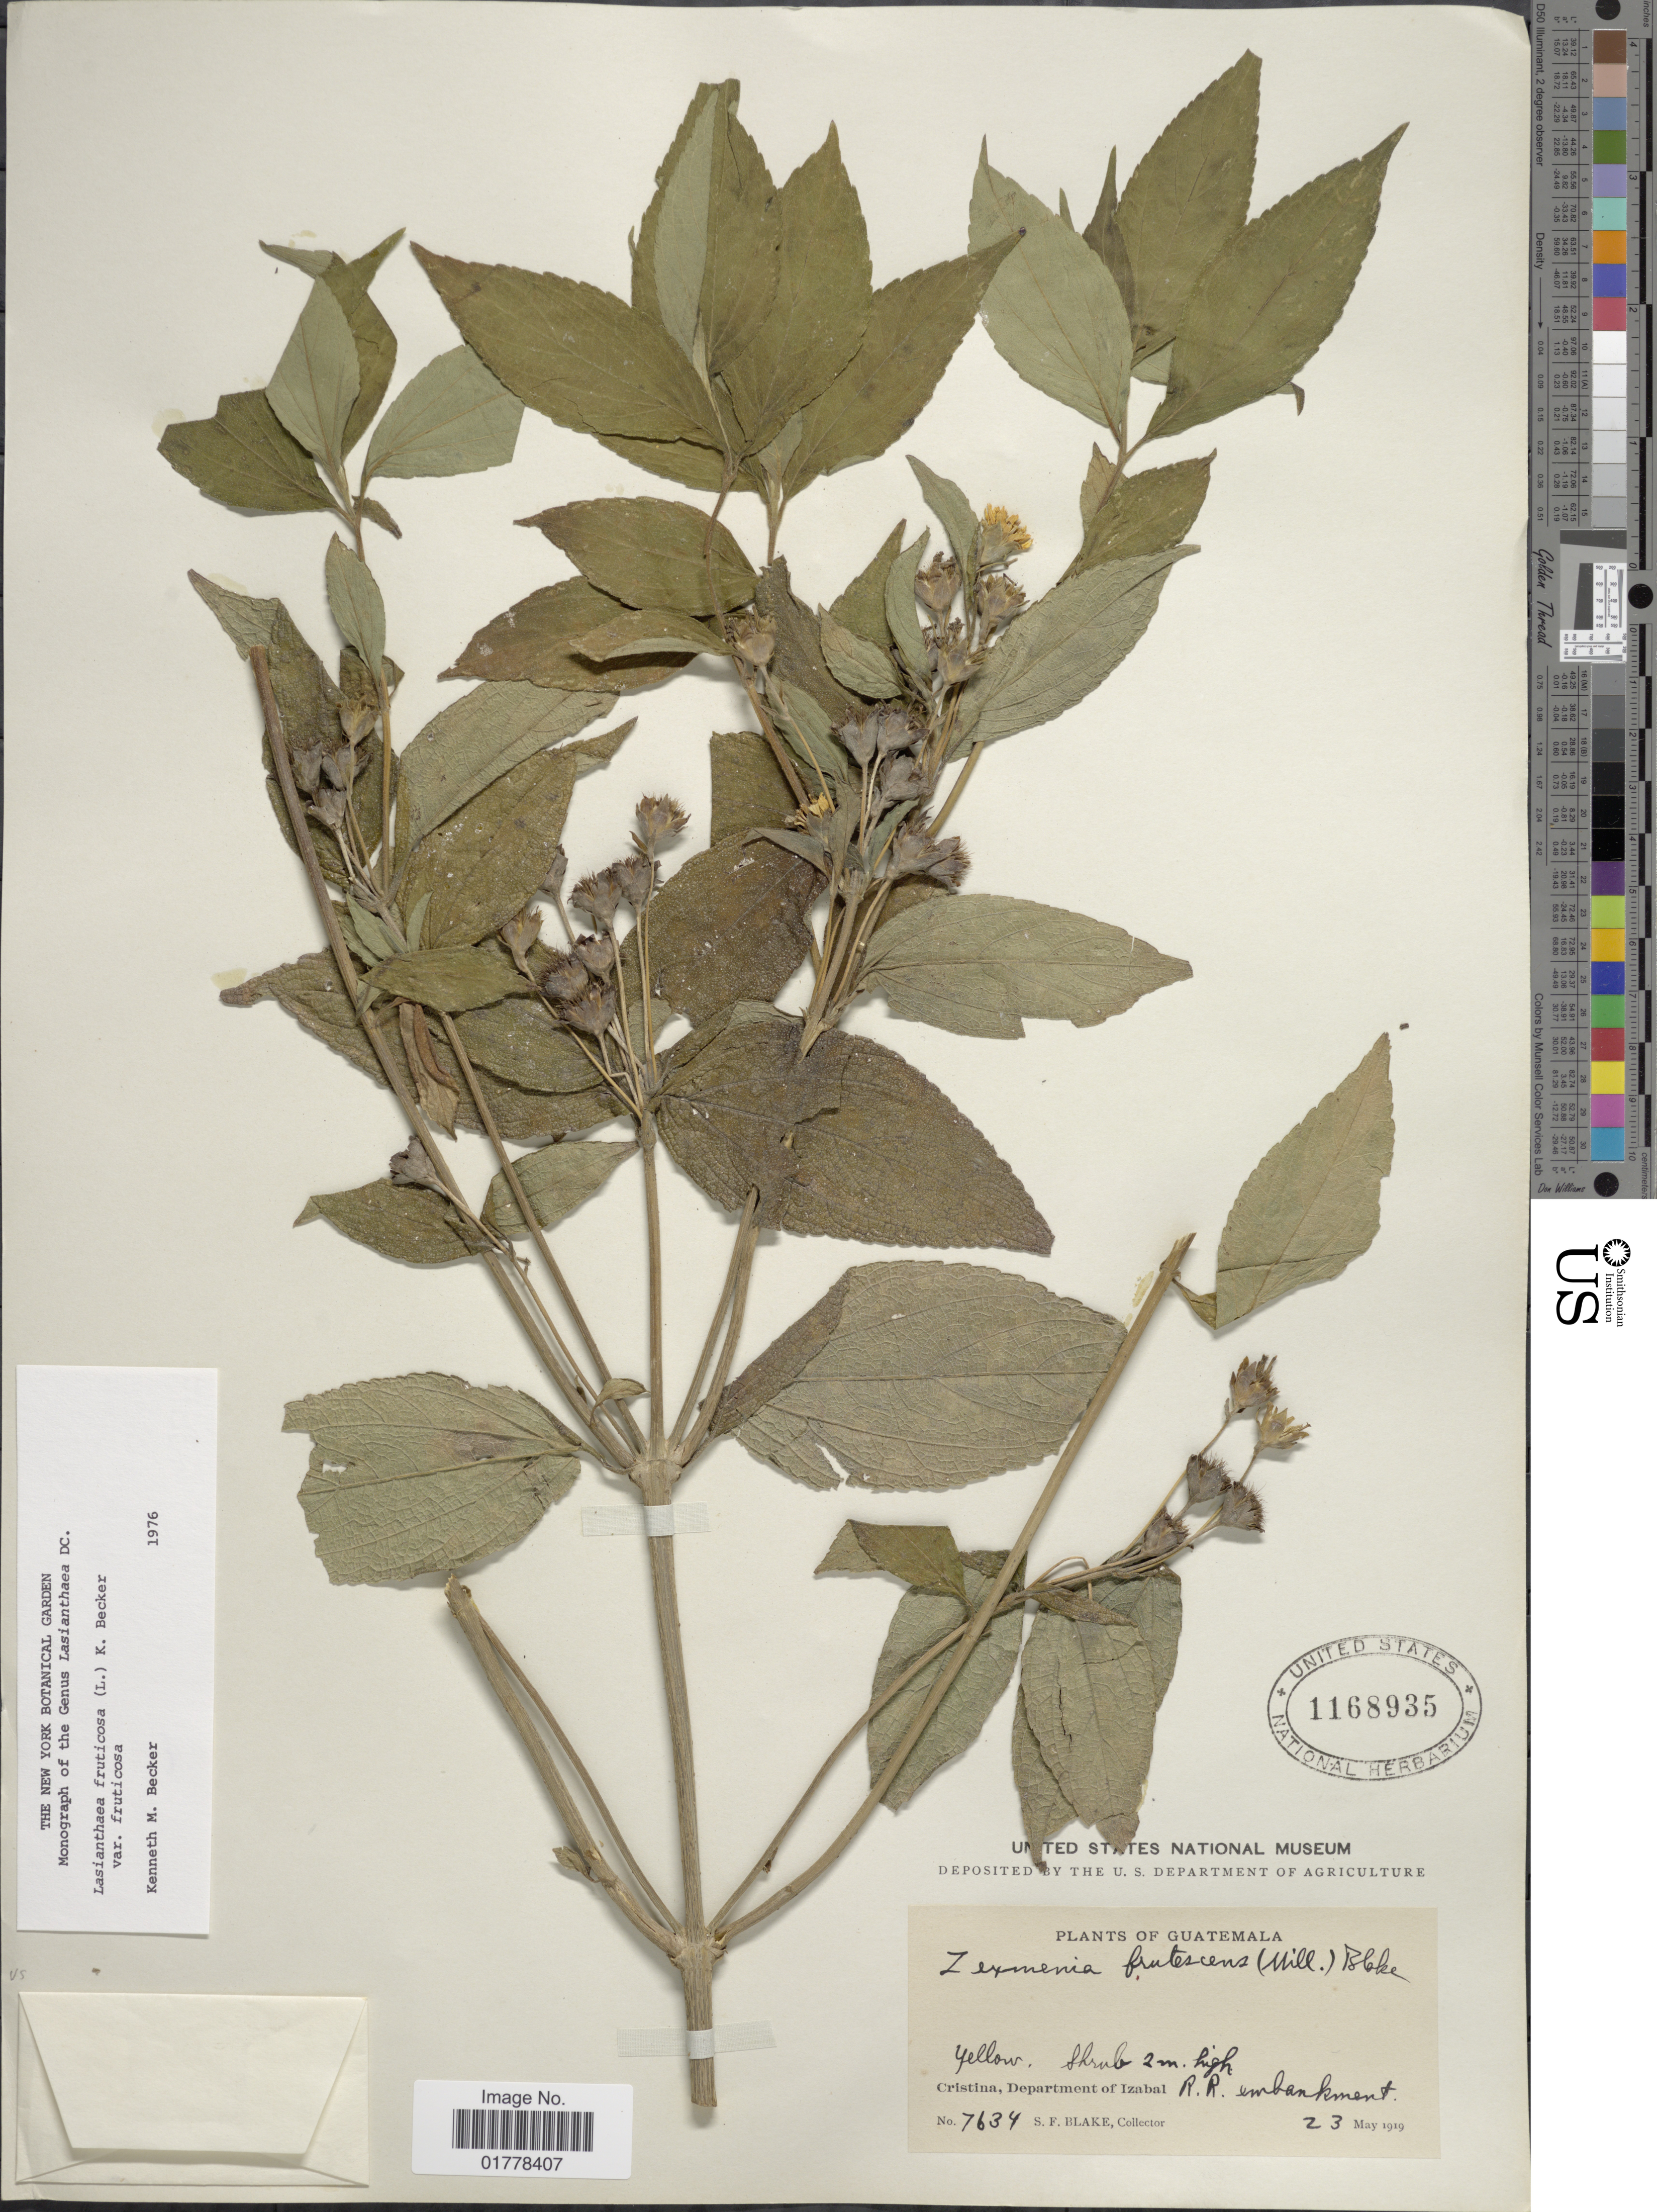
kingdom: Plantae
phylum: Tracheophyta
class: Magnoliopsida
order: Asterales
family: Asteraceae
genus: Lasianthaea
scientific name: Lasianthaea fruticosa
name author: (L.) K.M. Becker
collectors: S. Blake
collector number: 7634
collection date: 1919-05-23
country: Guatemala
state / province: Izabal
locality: Cristina, Department of Izabal, R.R. embankment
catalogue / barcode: US 1168935